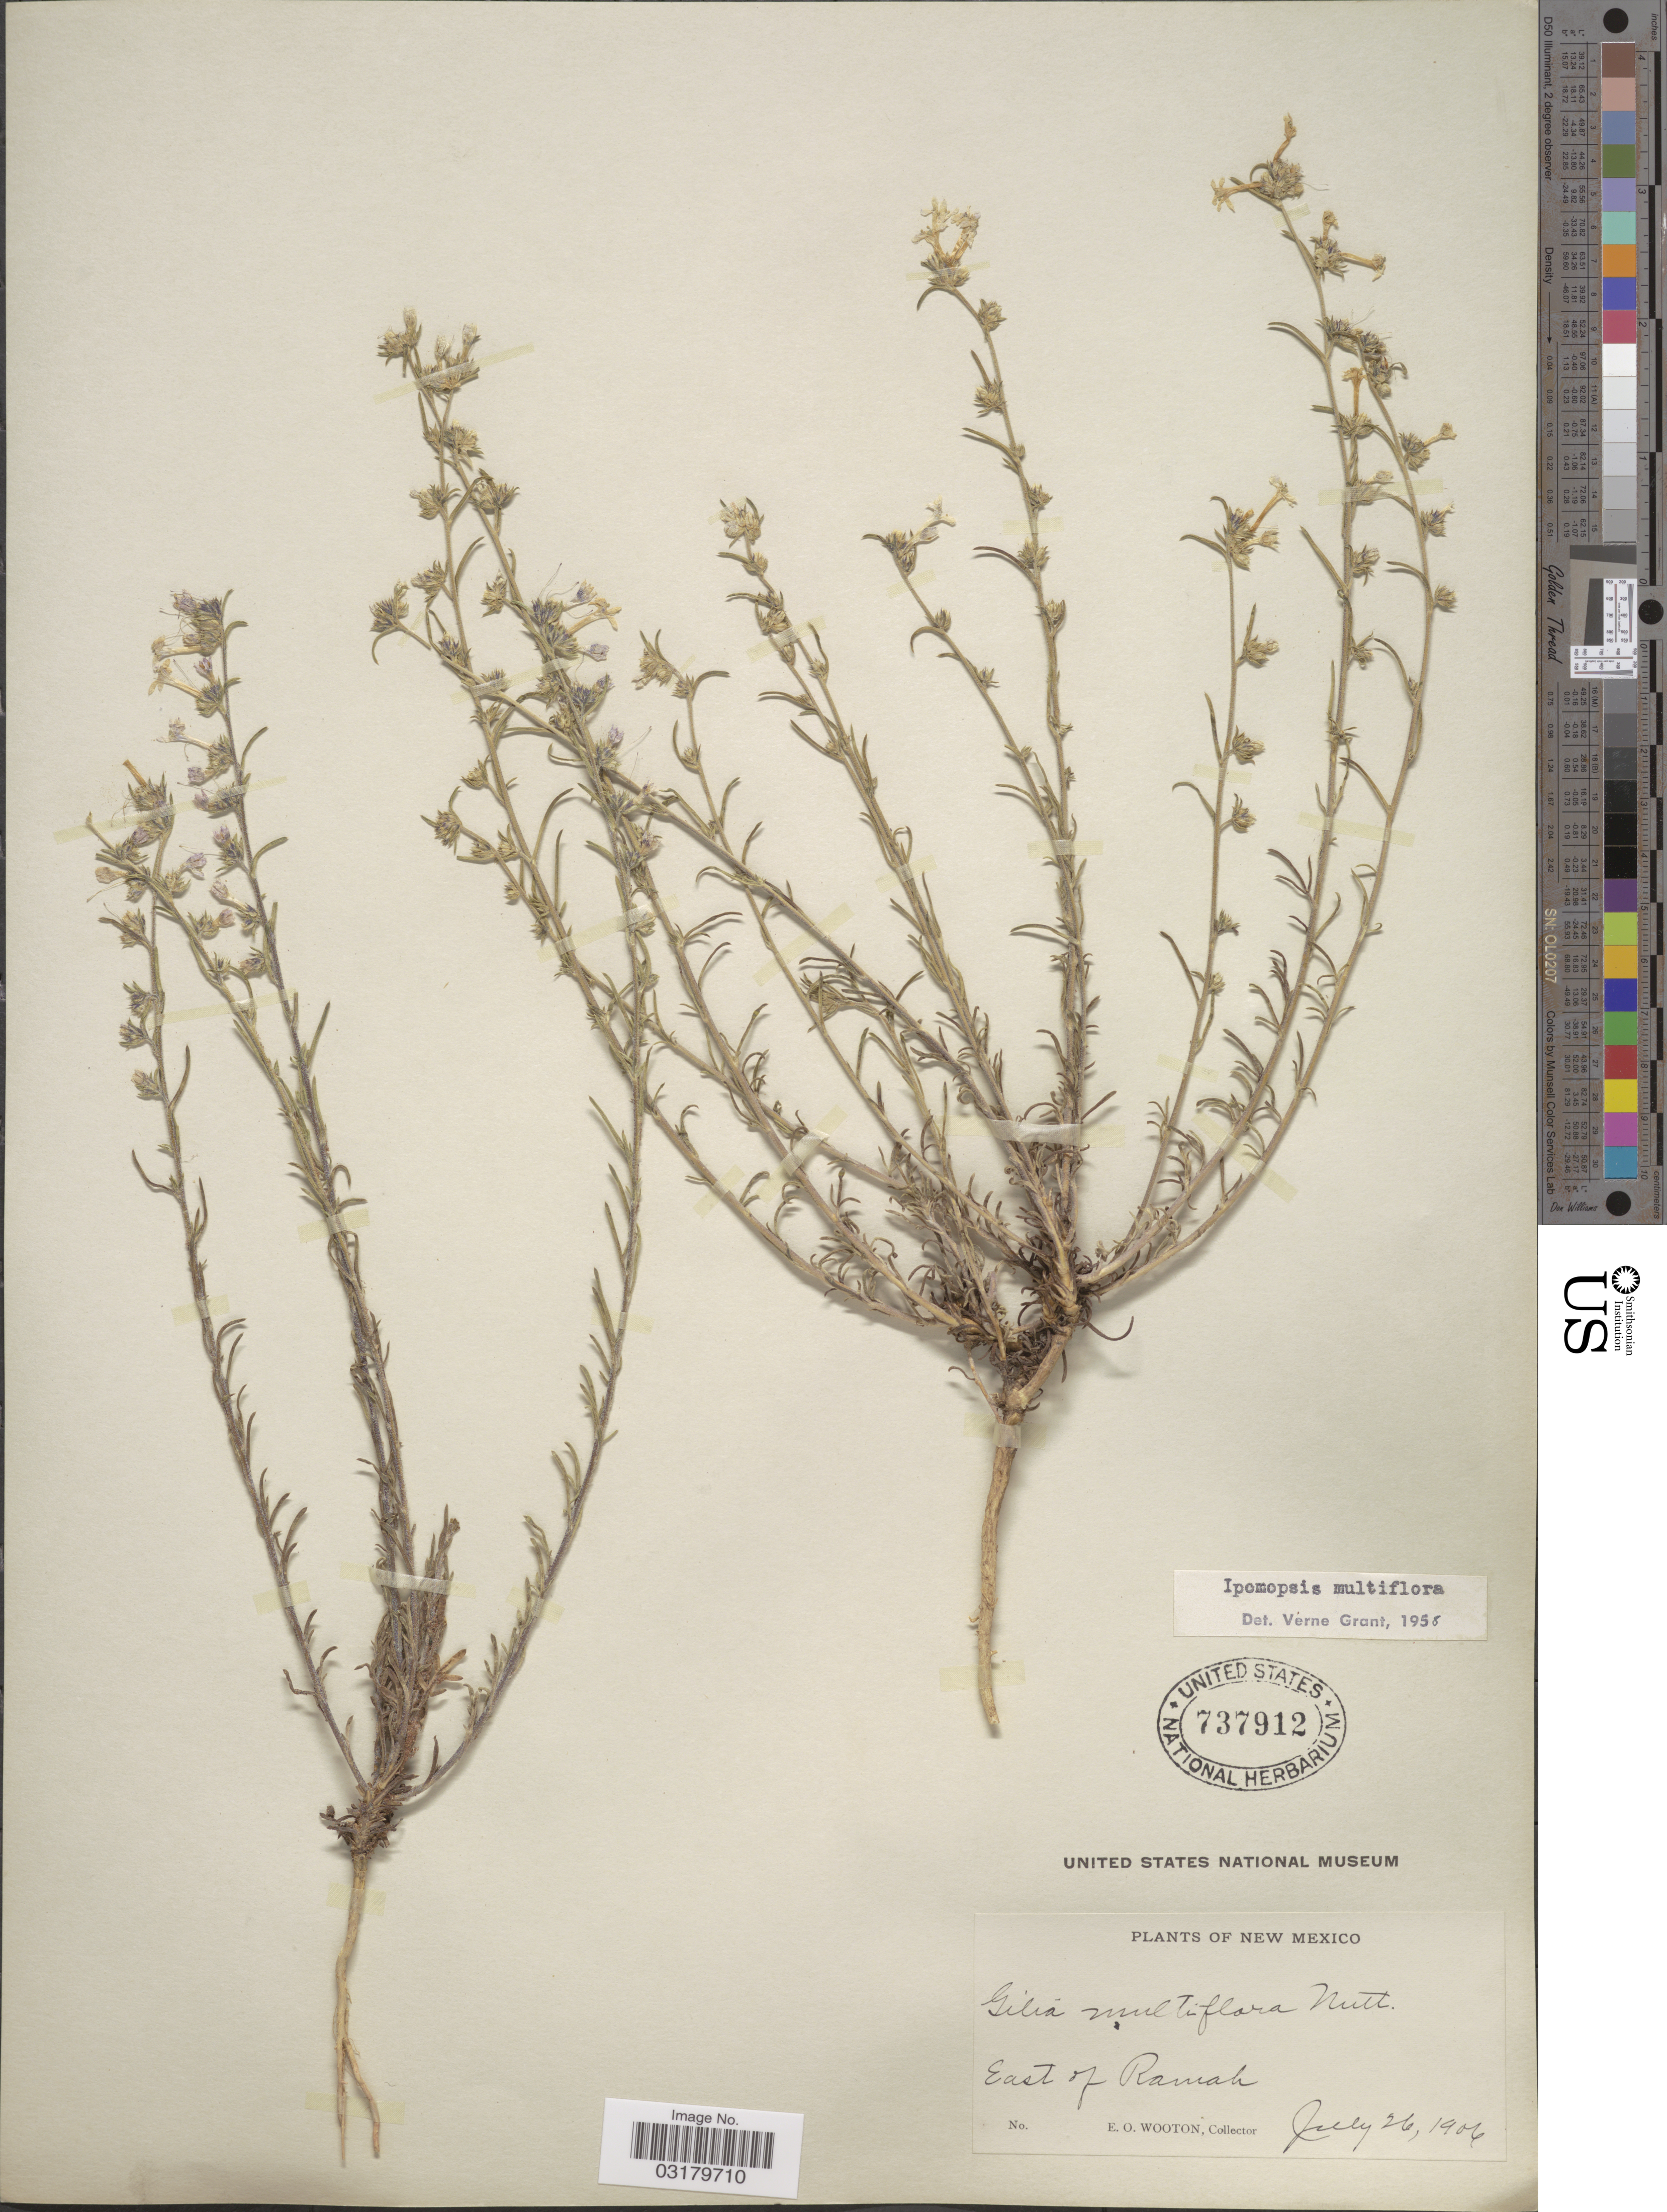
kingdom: Plantae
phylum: Tracheophyta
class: Magnoliopsida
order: Ericales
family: Polemoniaceae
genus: Ipomopsis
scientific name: Ipomopsis multiflora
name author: (Nutt.) V.E. Grant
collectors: E. O. Wooton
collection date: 1906-07-26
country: United States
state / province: New Mexico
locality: East of Ramah.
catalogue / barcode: US 737912